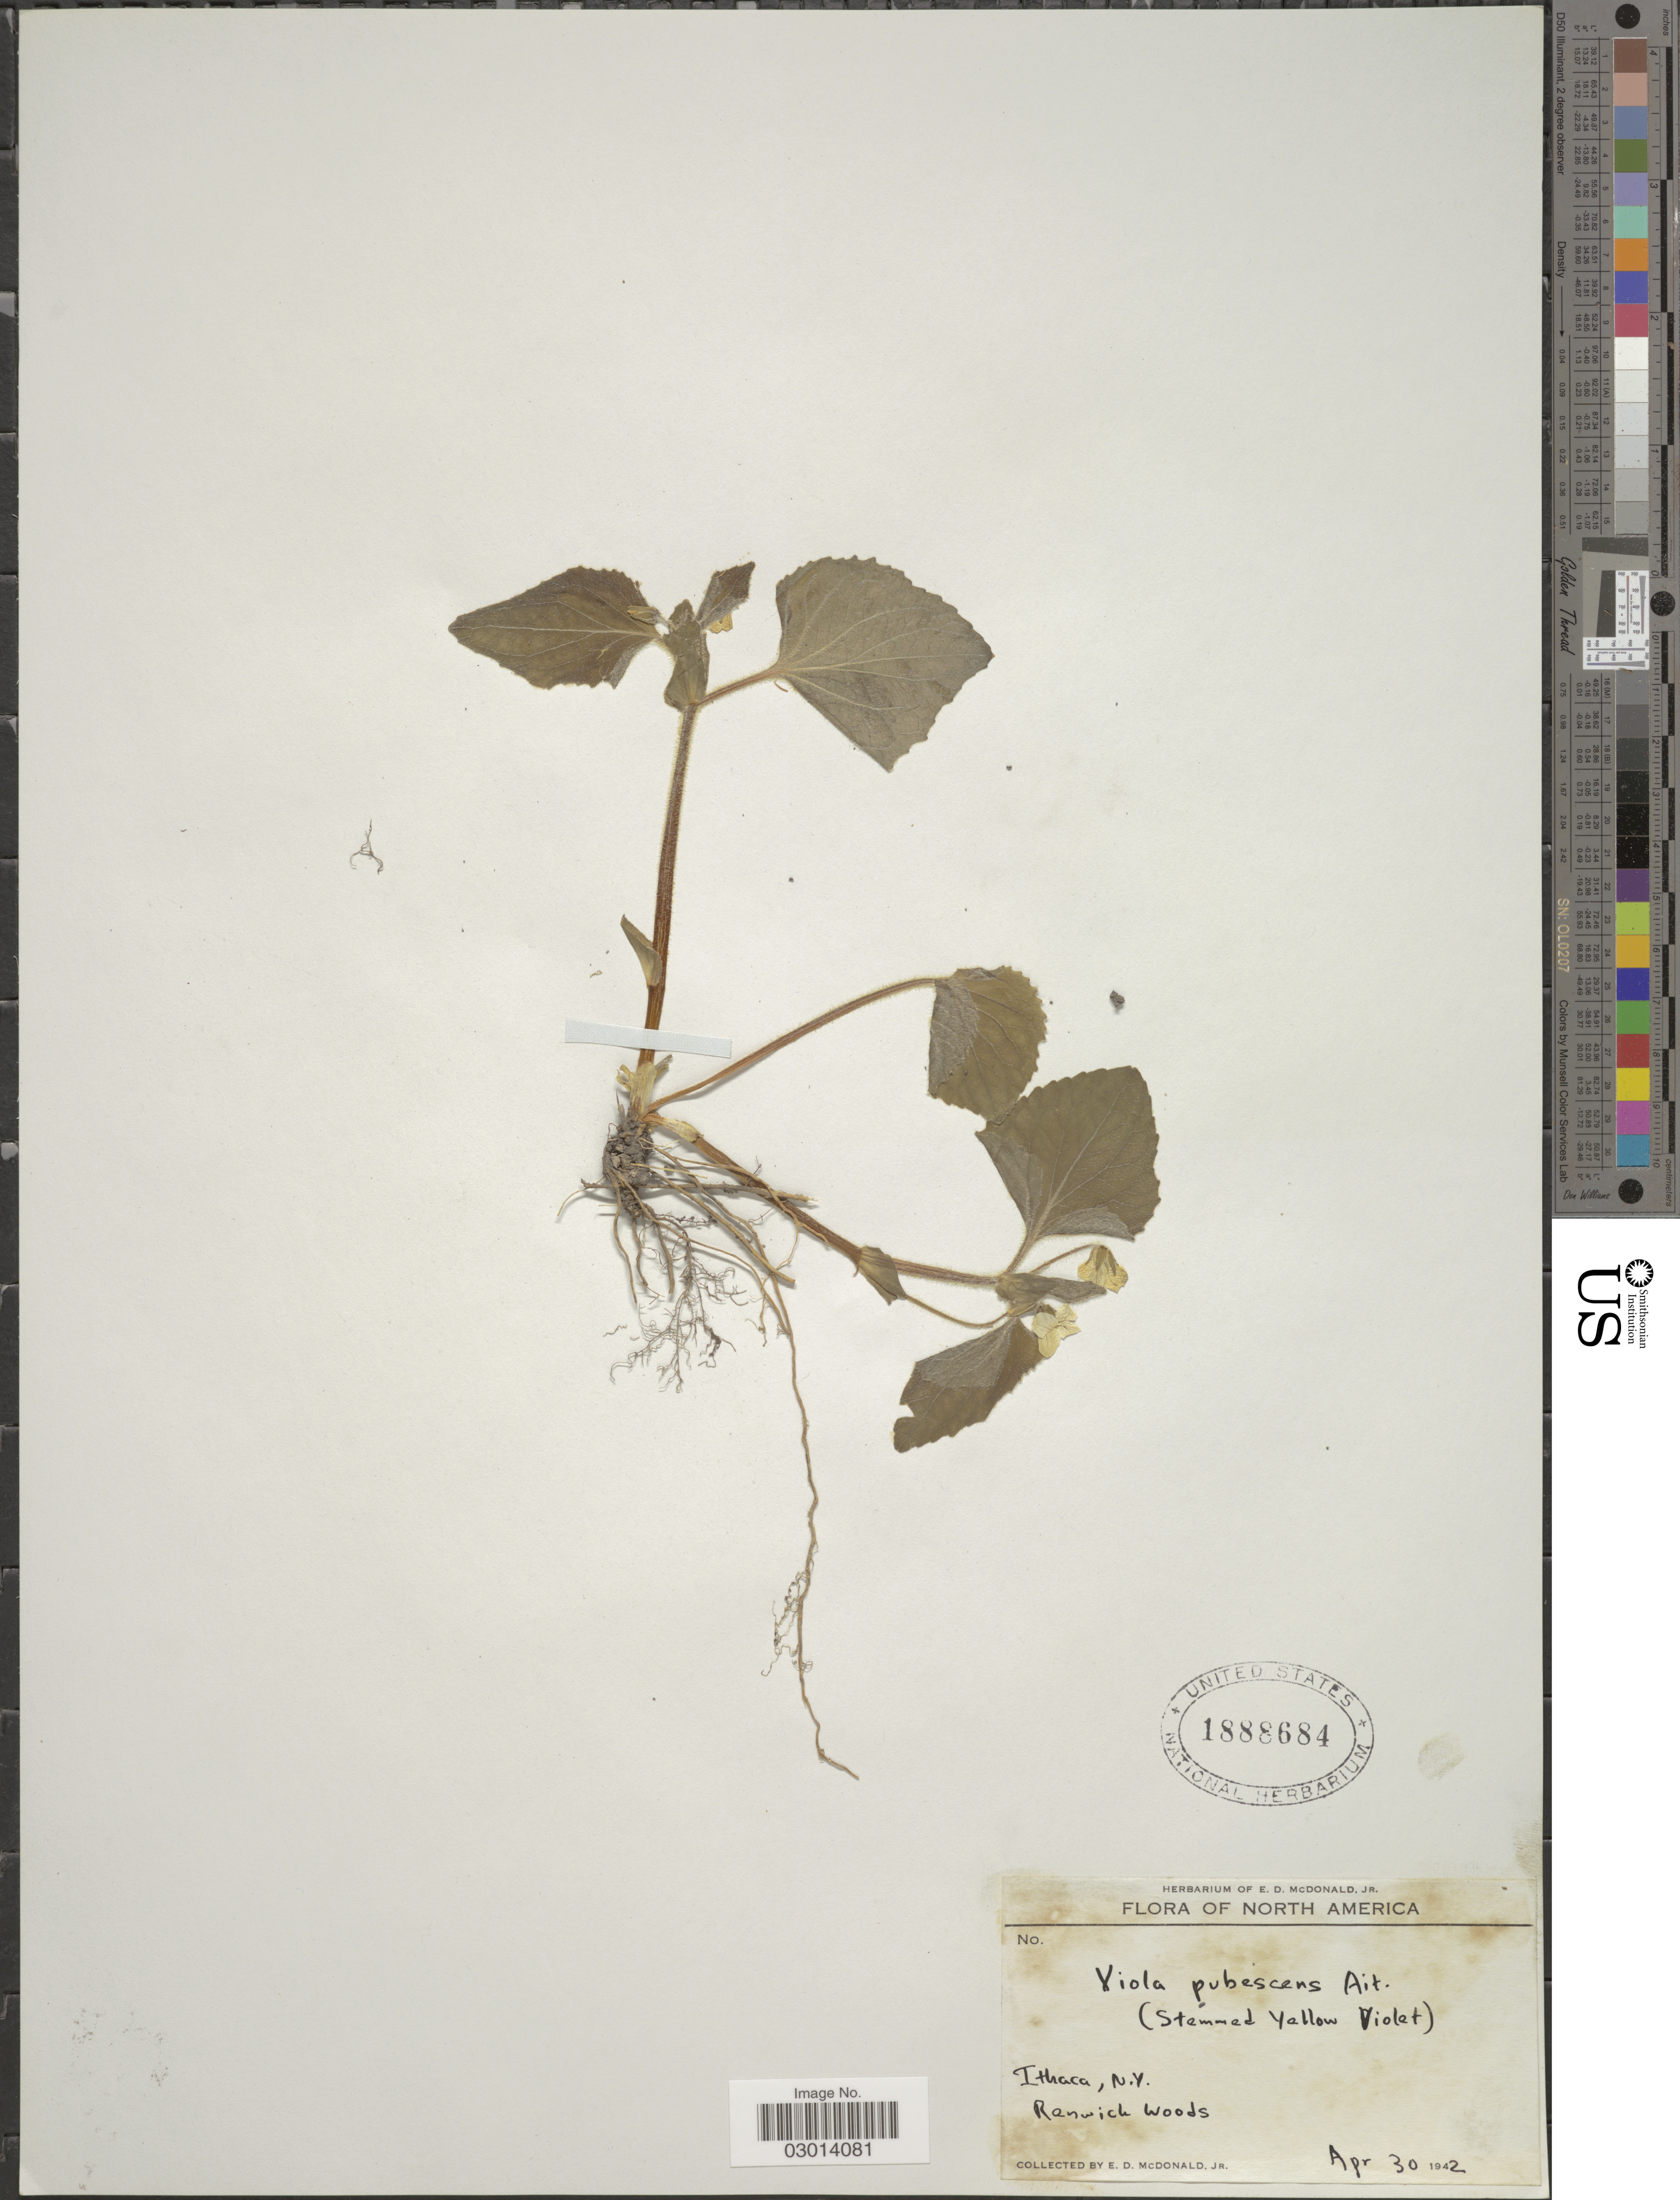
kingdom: Plantae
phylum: Tracheophyta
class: Magnoliopsida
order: Malpighiales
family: Violaceae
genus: Viola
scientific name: Viola pubescens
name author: Aiton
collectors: E. D. McDonald Jr.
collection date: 1942-04-30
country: United States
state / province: New York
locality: Ithaca, N.Y. Ranwick Woods.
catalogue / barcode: US 1888684